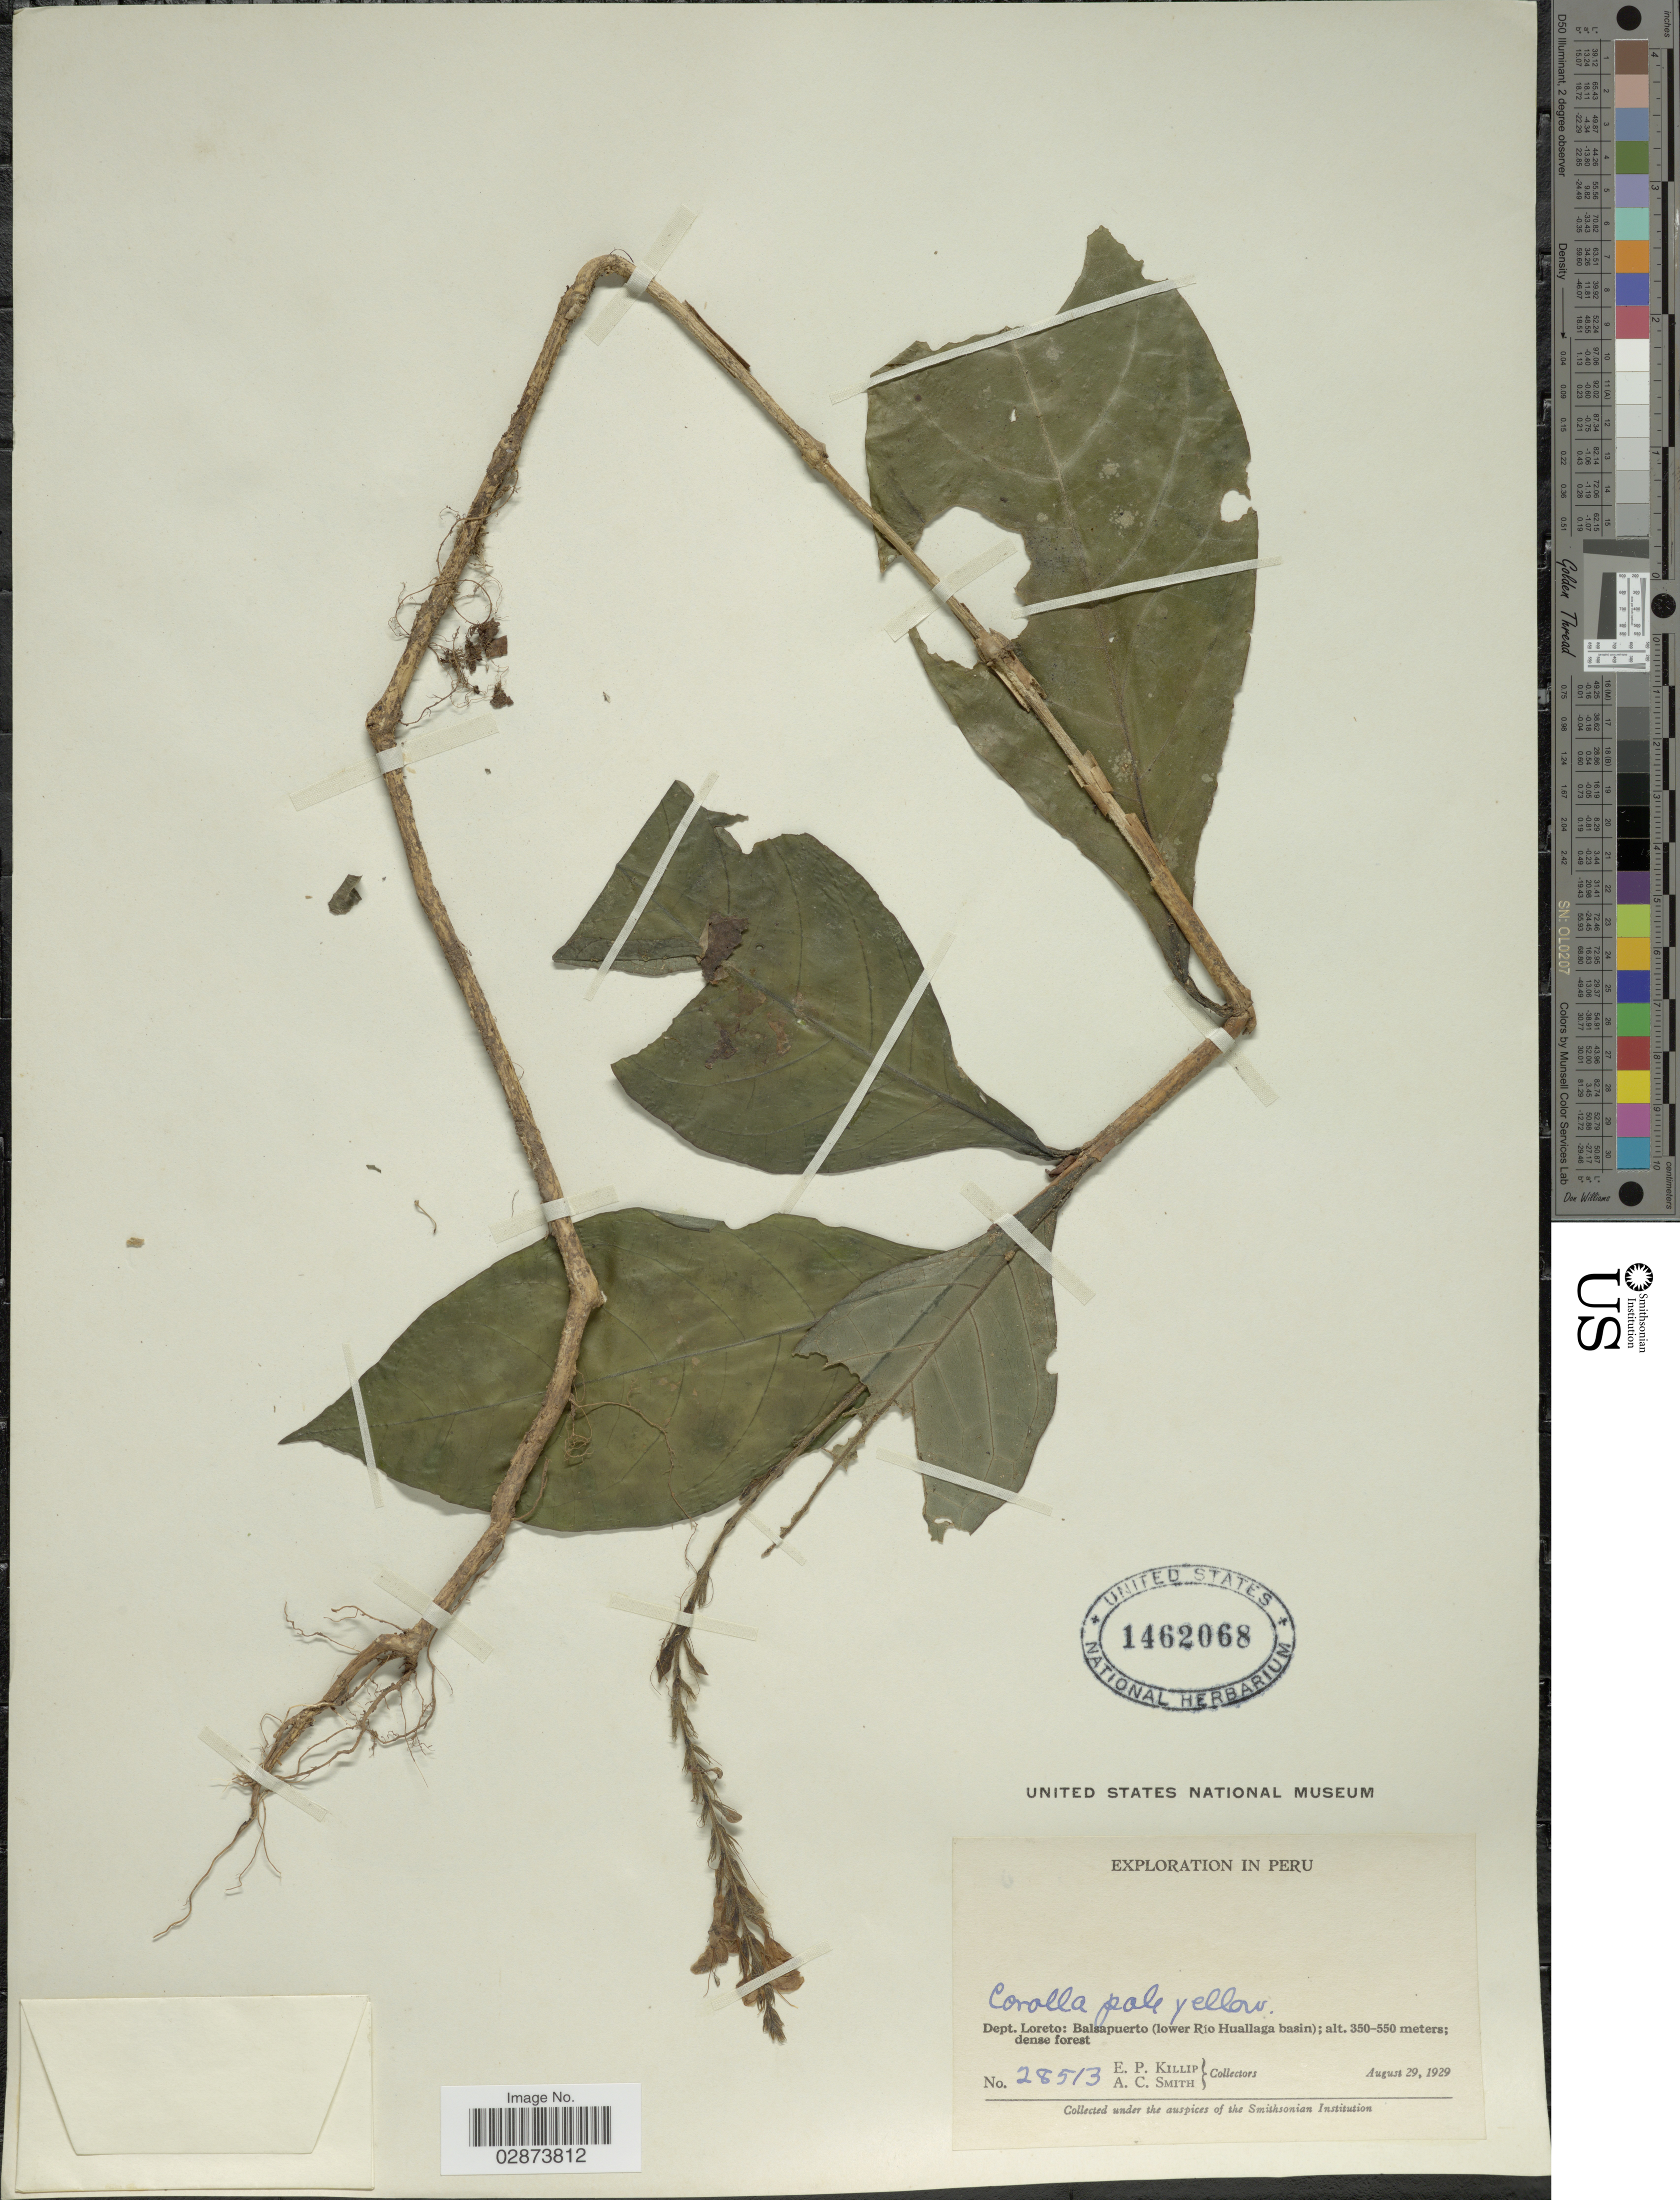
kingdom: Plantae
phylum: Tracheophyta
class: Magnoliopsida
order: Lamiales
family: Acanthaceae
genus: Pulchranthus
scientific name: Pulchranthus adenostachyus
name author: (Lindau) V.M. Baum et al.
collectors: E. P. Killip & A. C. Smith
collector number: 28513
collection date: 1929-08-29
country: Peru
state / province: Loreto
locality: Dept. Loreto: Balsapuerto (lower Huallaga basin).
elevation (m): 350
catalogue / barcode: US 1462068